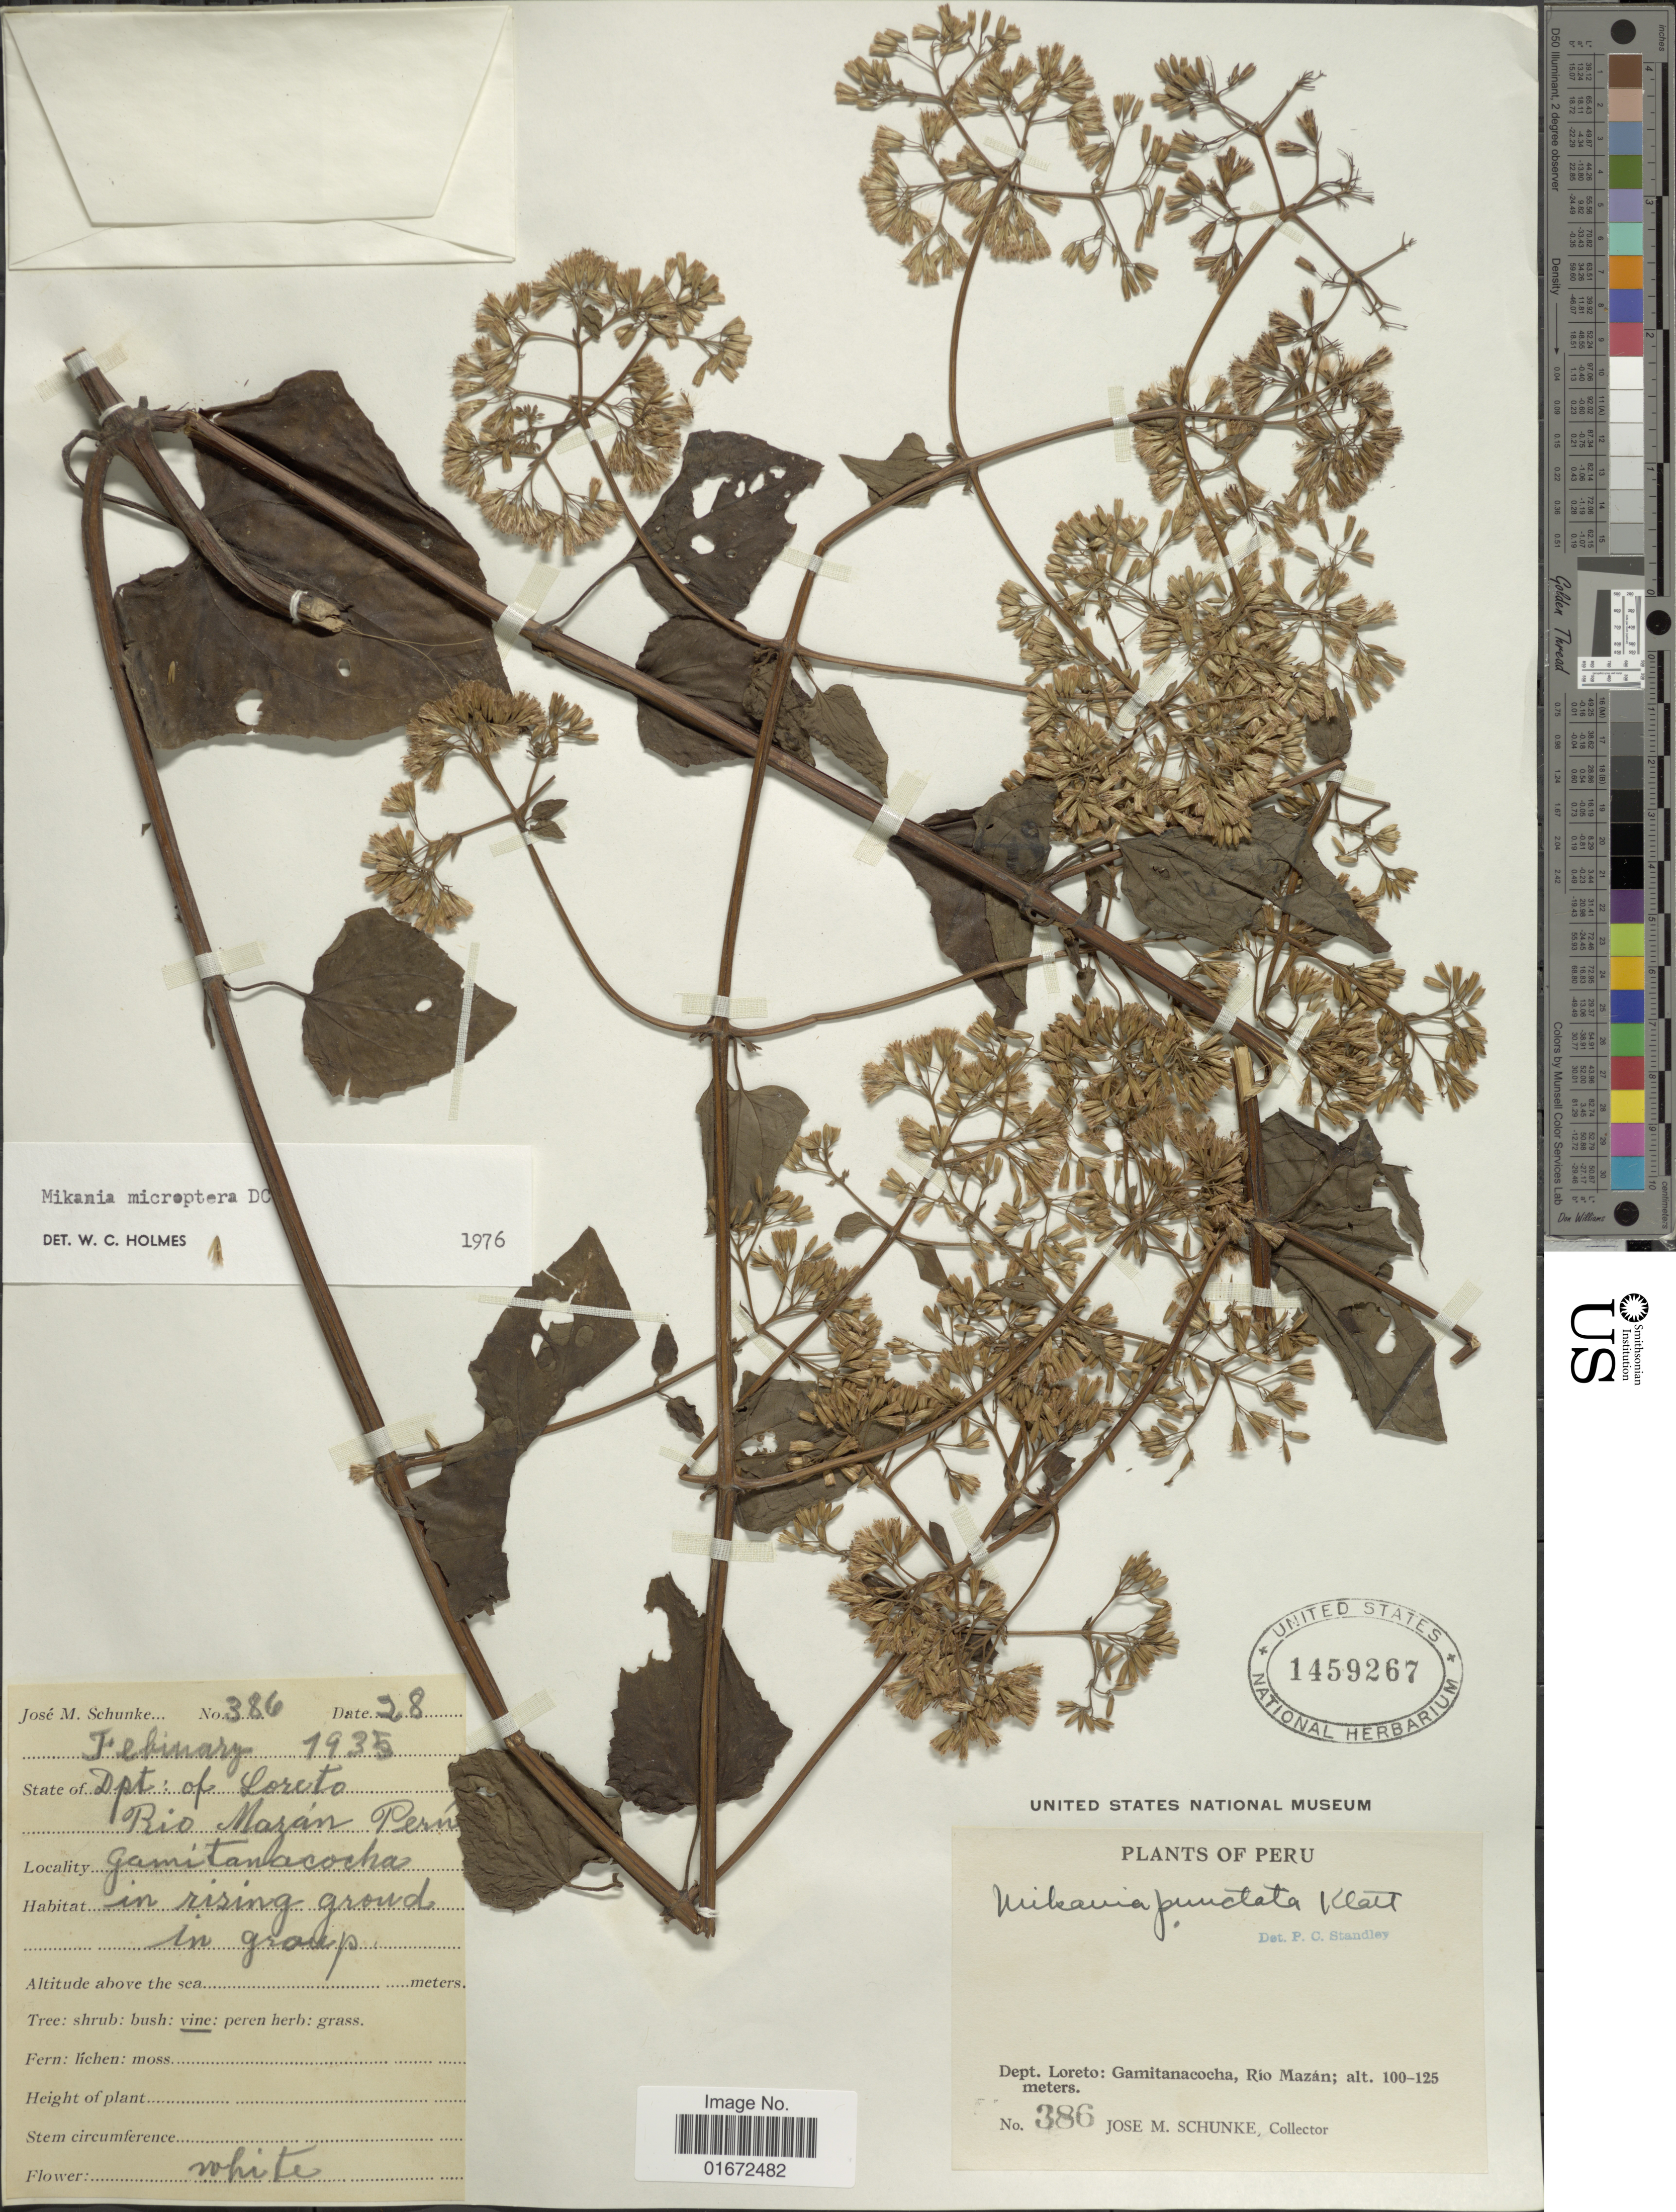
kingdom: Plantae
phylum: Tracheophyta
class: Magnoliopsida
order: Asterales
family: Asteraceae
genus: Mikania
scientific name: Mikania microptera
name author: DC.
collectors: J. M. Schunke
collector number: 386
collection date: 1935-02-28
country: Peru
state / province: Loreto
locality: Dept. Loreto: Gamitanacocha, Rio Mazán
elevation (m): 100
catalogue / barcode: US 1459267